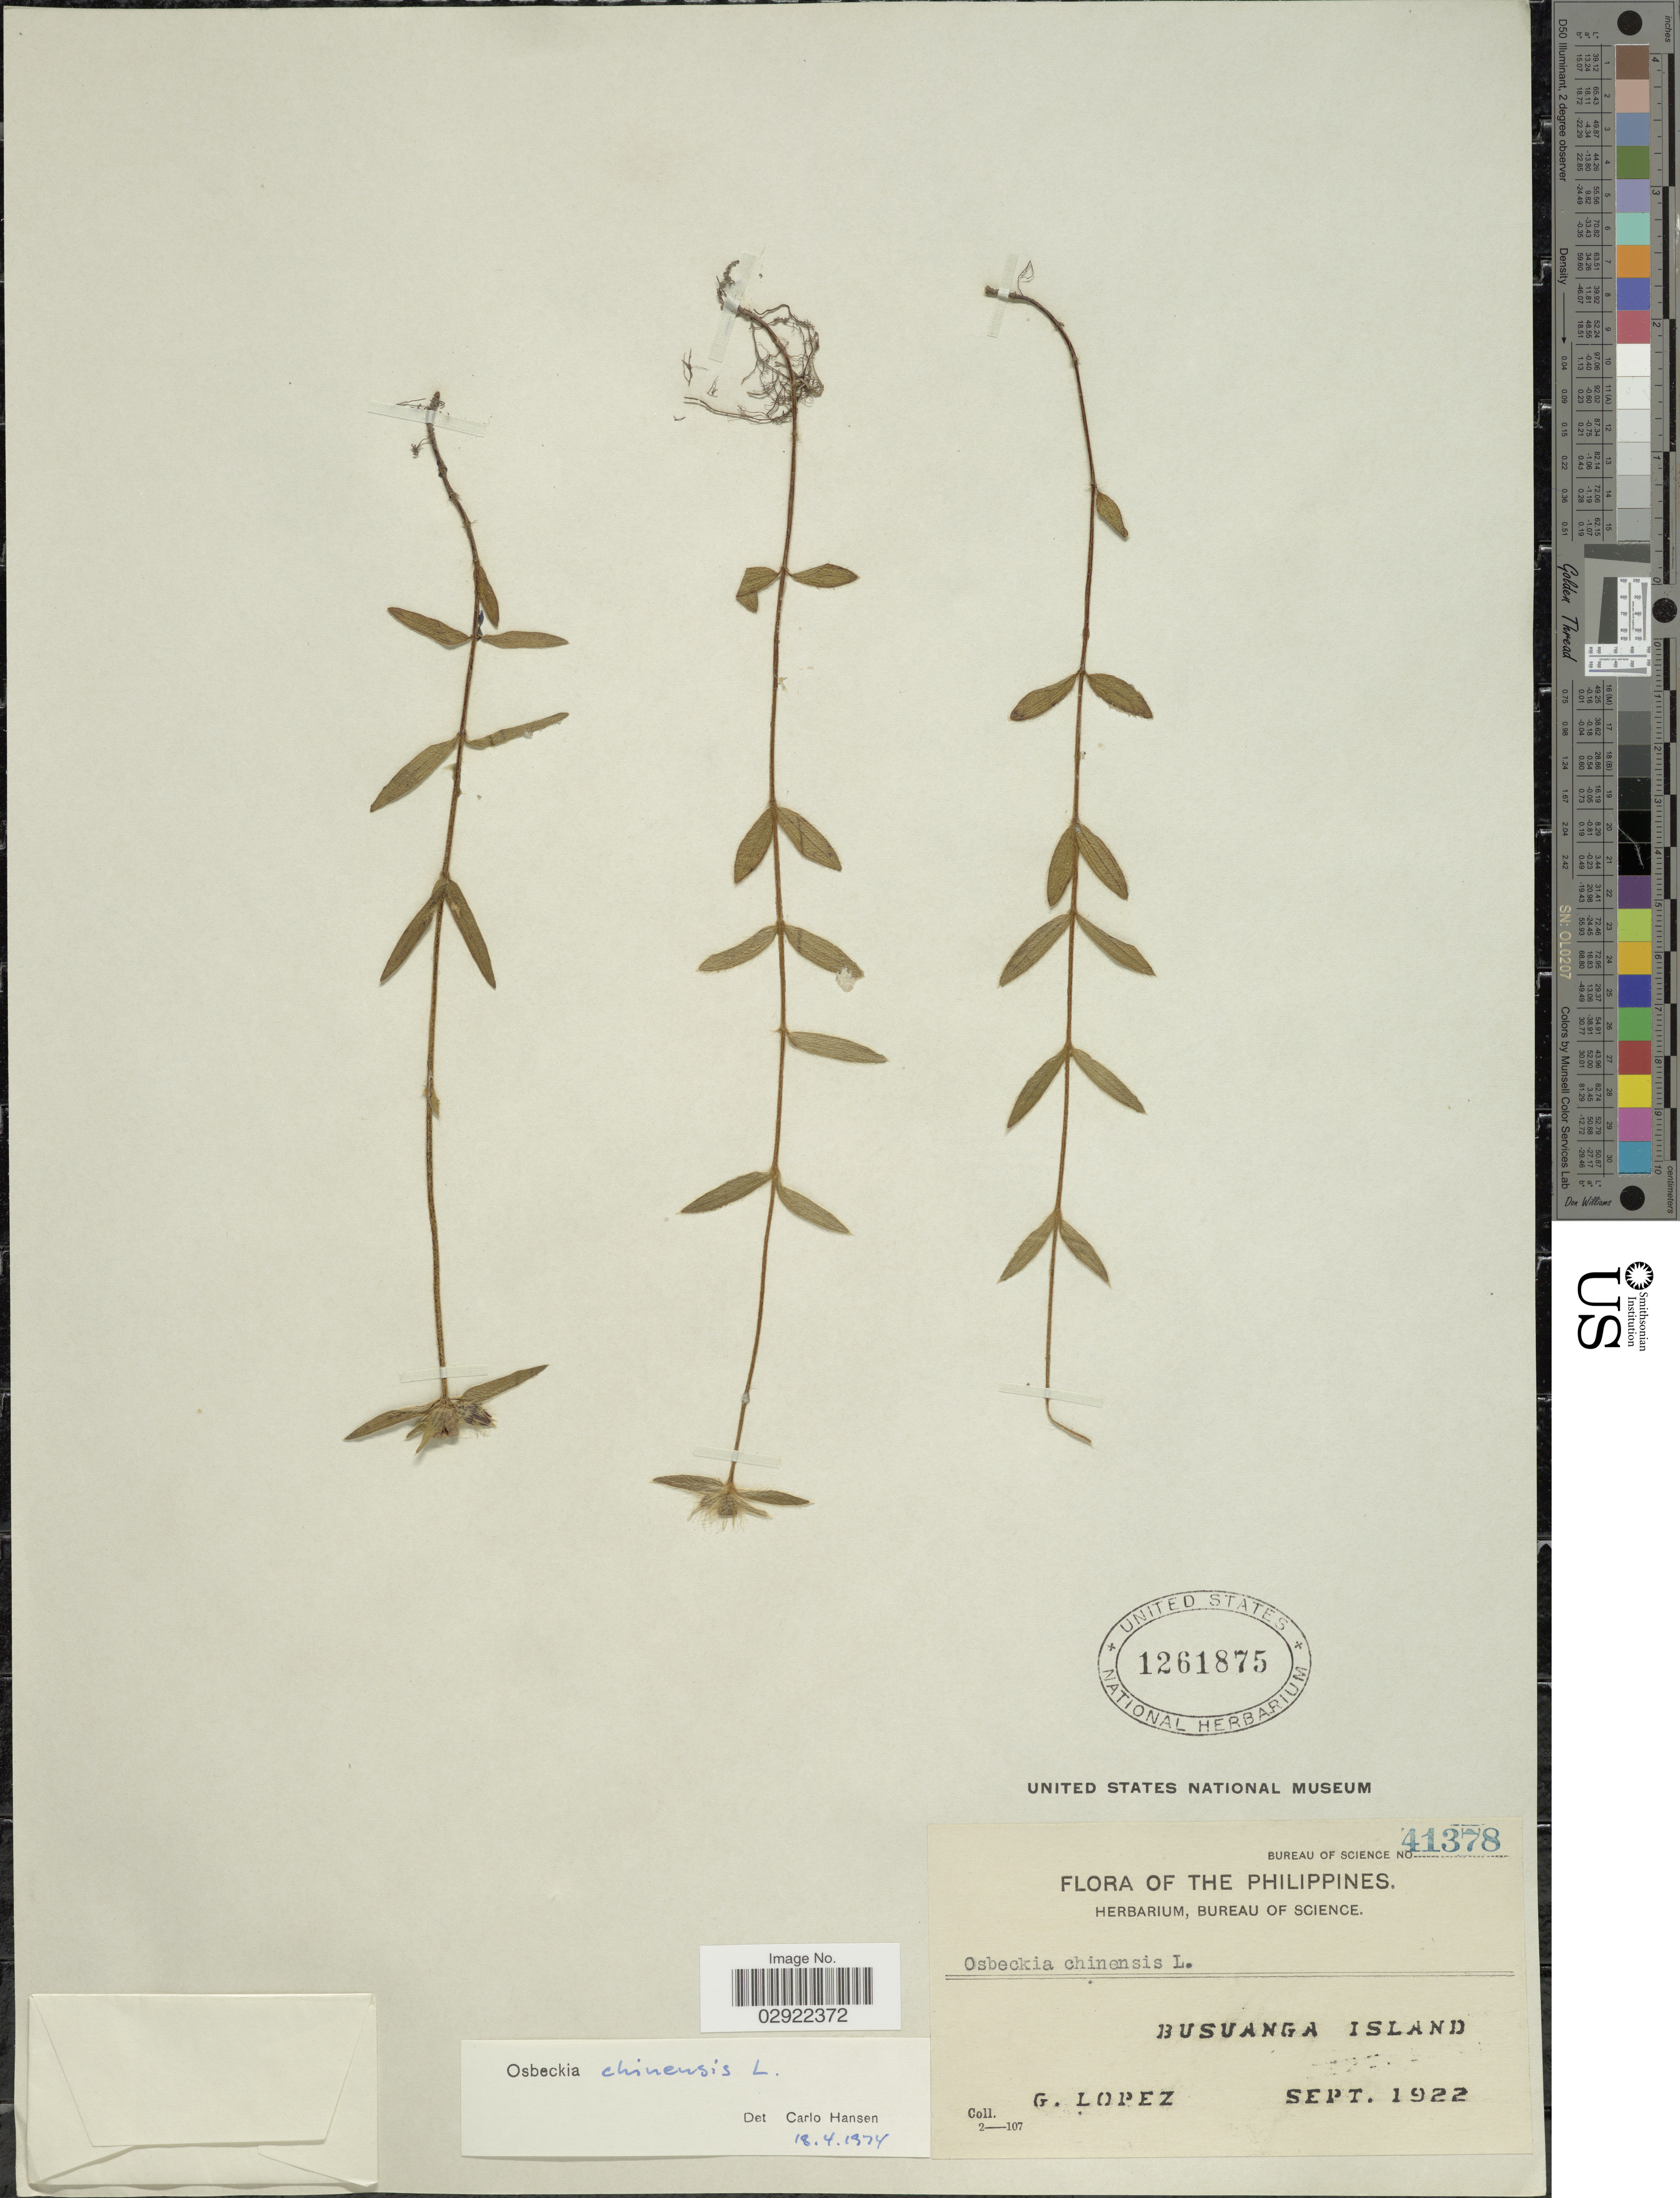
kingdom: Plantae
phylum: Tracheophyta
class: Magnoliopsida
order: Myrtales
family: Melastomataceae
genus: Osbeckia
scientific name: Osbeckia chinensis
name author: L.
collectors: G. Lopéz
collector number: Bureau of Science 41378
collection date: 1922-09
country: Philippines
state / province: Mimaropa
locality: Busuanga Island.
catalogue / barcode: US 1261875